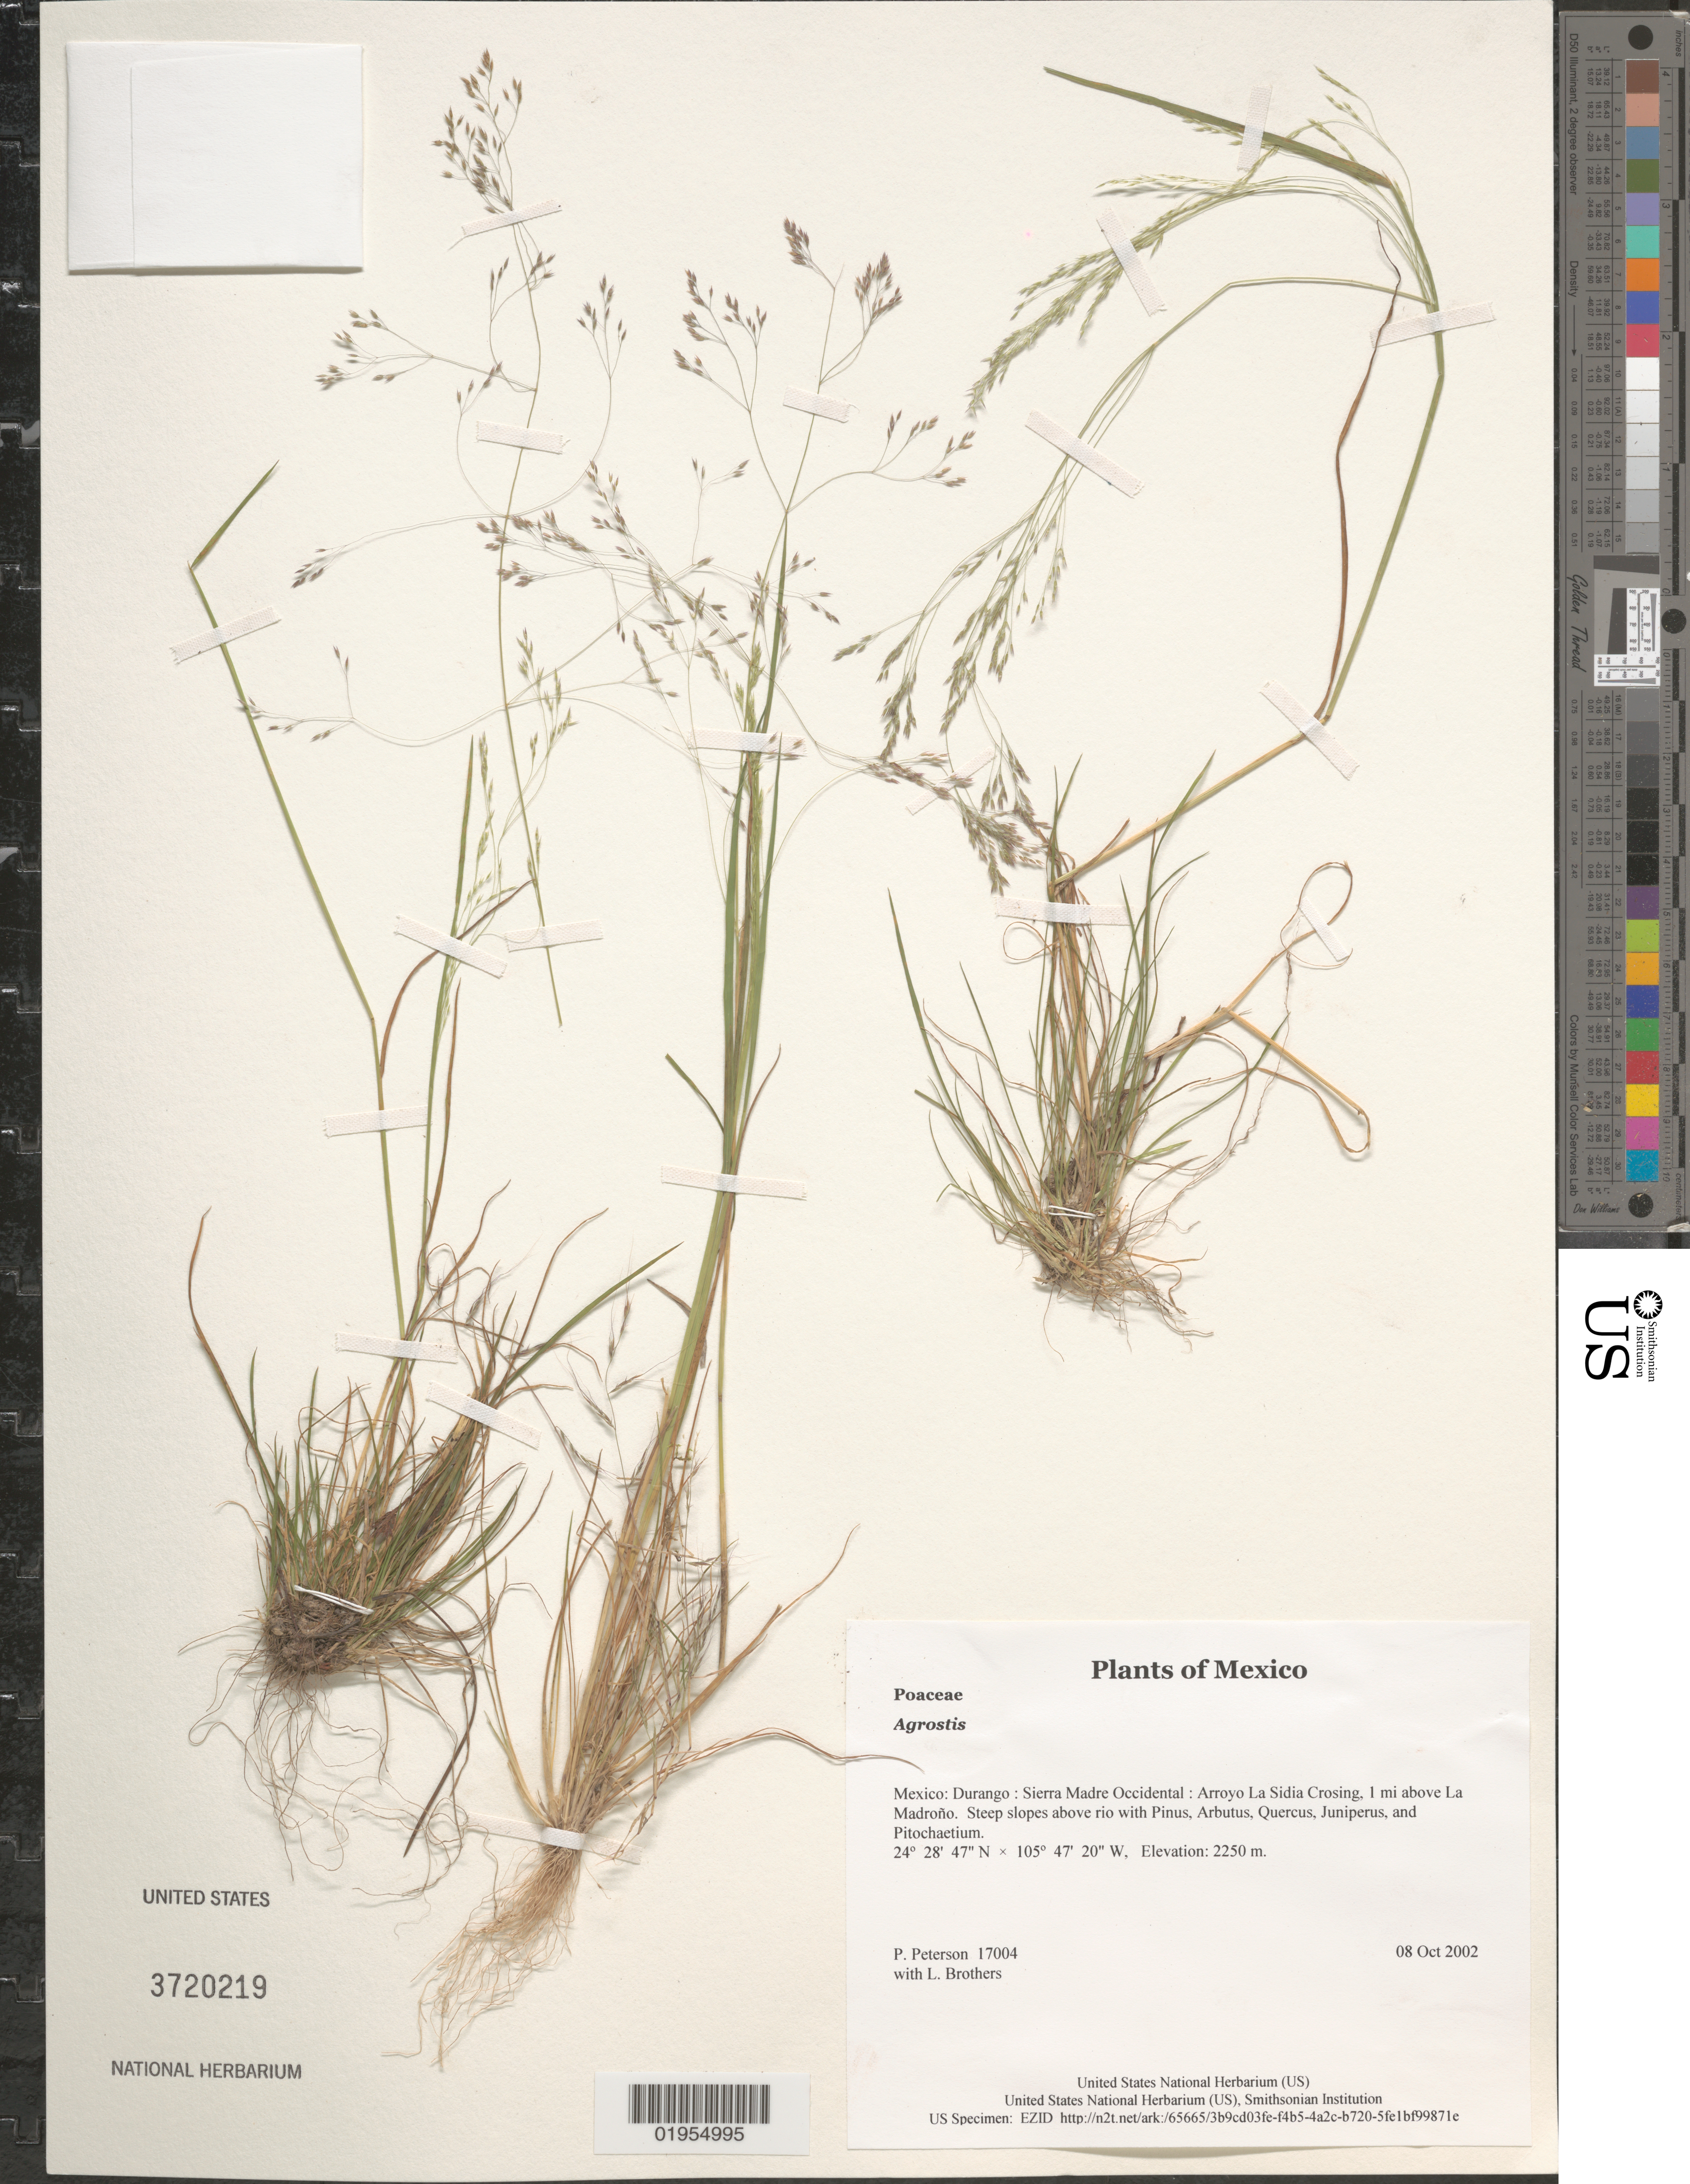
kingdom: Plantae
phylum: Tracheophyta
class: Liliopsida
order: Poales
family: Poaceae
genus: Agrostis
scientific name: Agrostis sp.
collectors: P. M. Peterson & L. E. Brothers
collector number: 17004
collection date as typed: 08 Oct 2002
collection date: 2002-10-08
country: Mexico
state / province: Durango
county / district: Sierra Madre Occidental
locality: Arroyo La Sidia Crosing, 1 mi above La Madroño. Steep slopes above rio with Pinus, Arbutus, Quercus, Juniperus, and Pitochaetium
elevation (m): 2250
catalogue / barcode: US 3720219